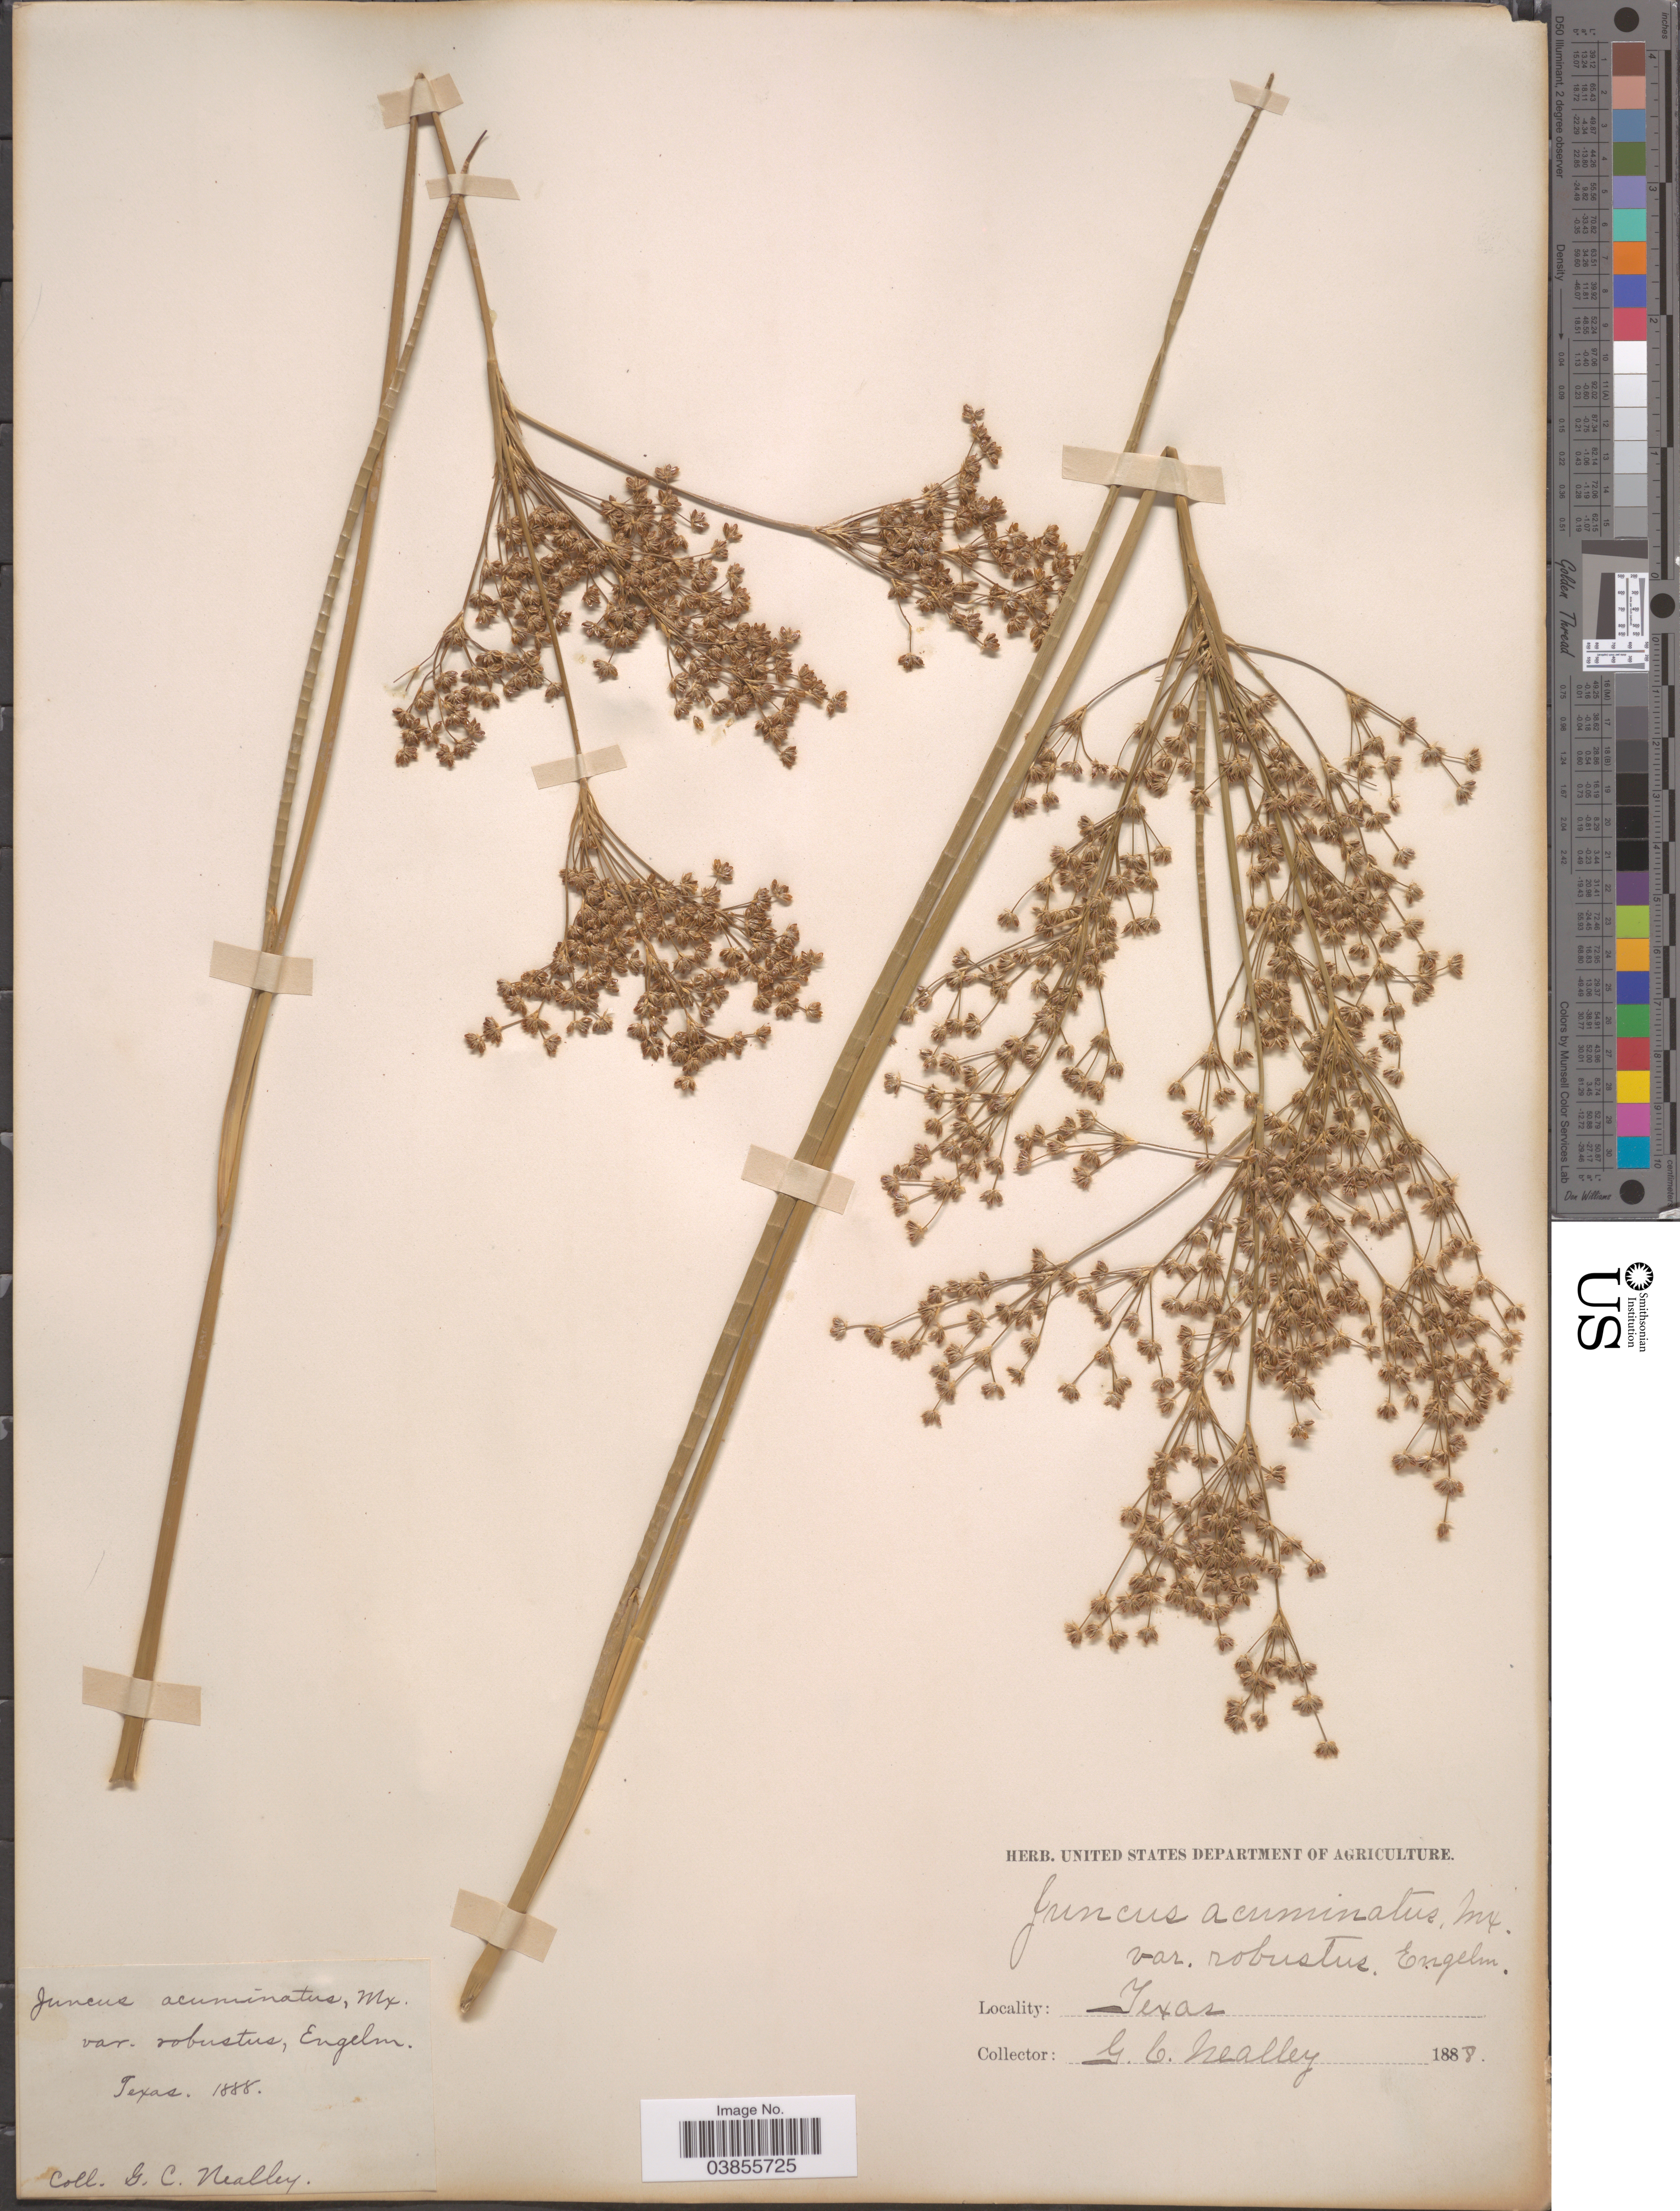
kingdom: Plantae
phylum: Tracheophyta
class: Liliopsida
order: Poales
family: Juncaceae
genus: Juncus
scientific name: Juncus nodatus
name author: Coville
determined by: Strong, Mark T., (BOT), Smithsonian Institution - National Museum of Natural History (UNITED STATES)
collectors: G. Neally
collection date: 1888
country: United States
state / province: Texas